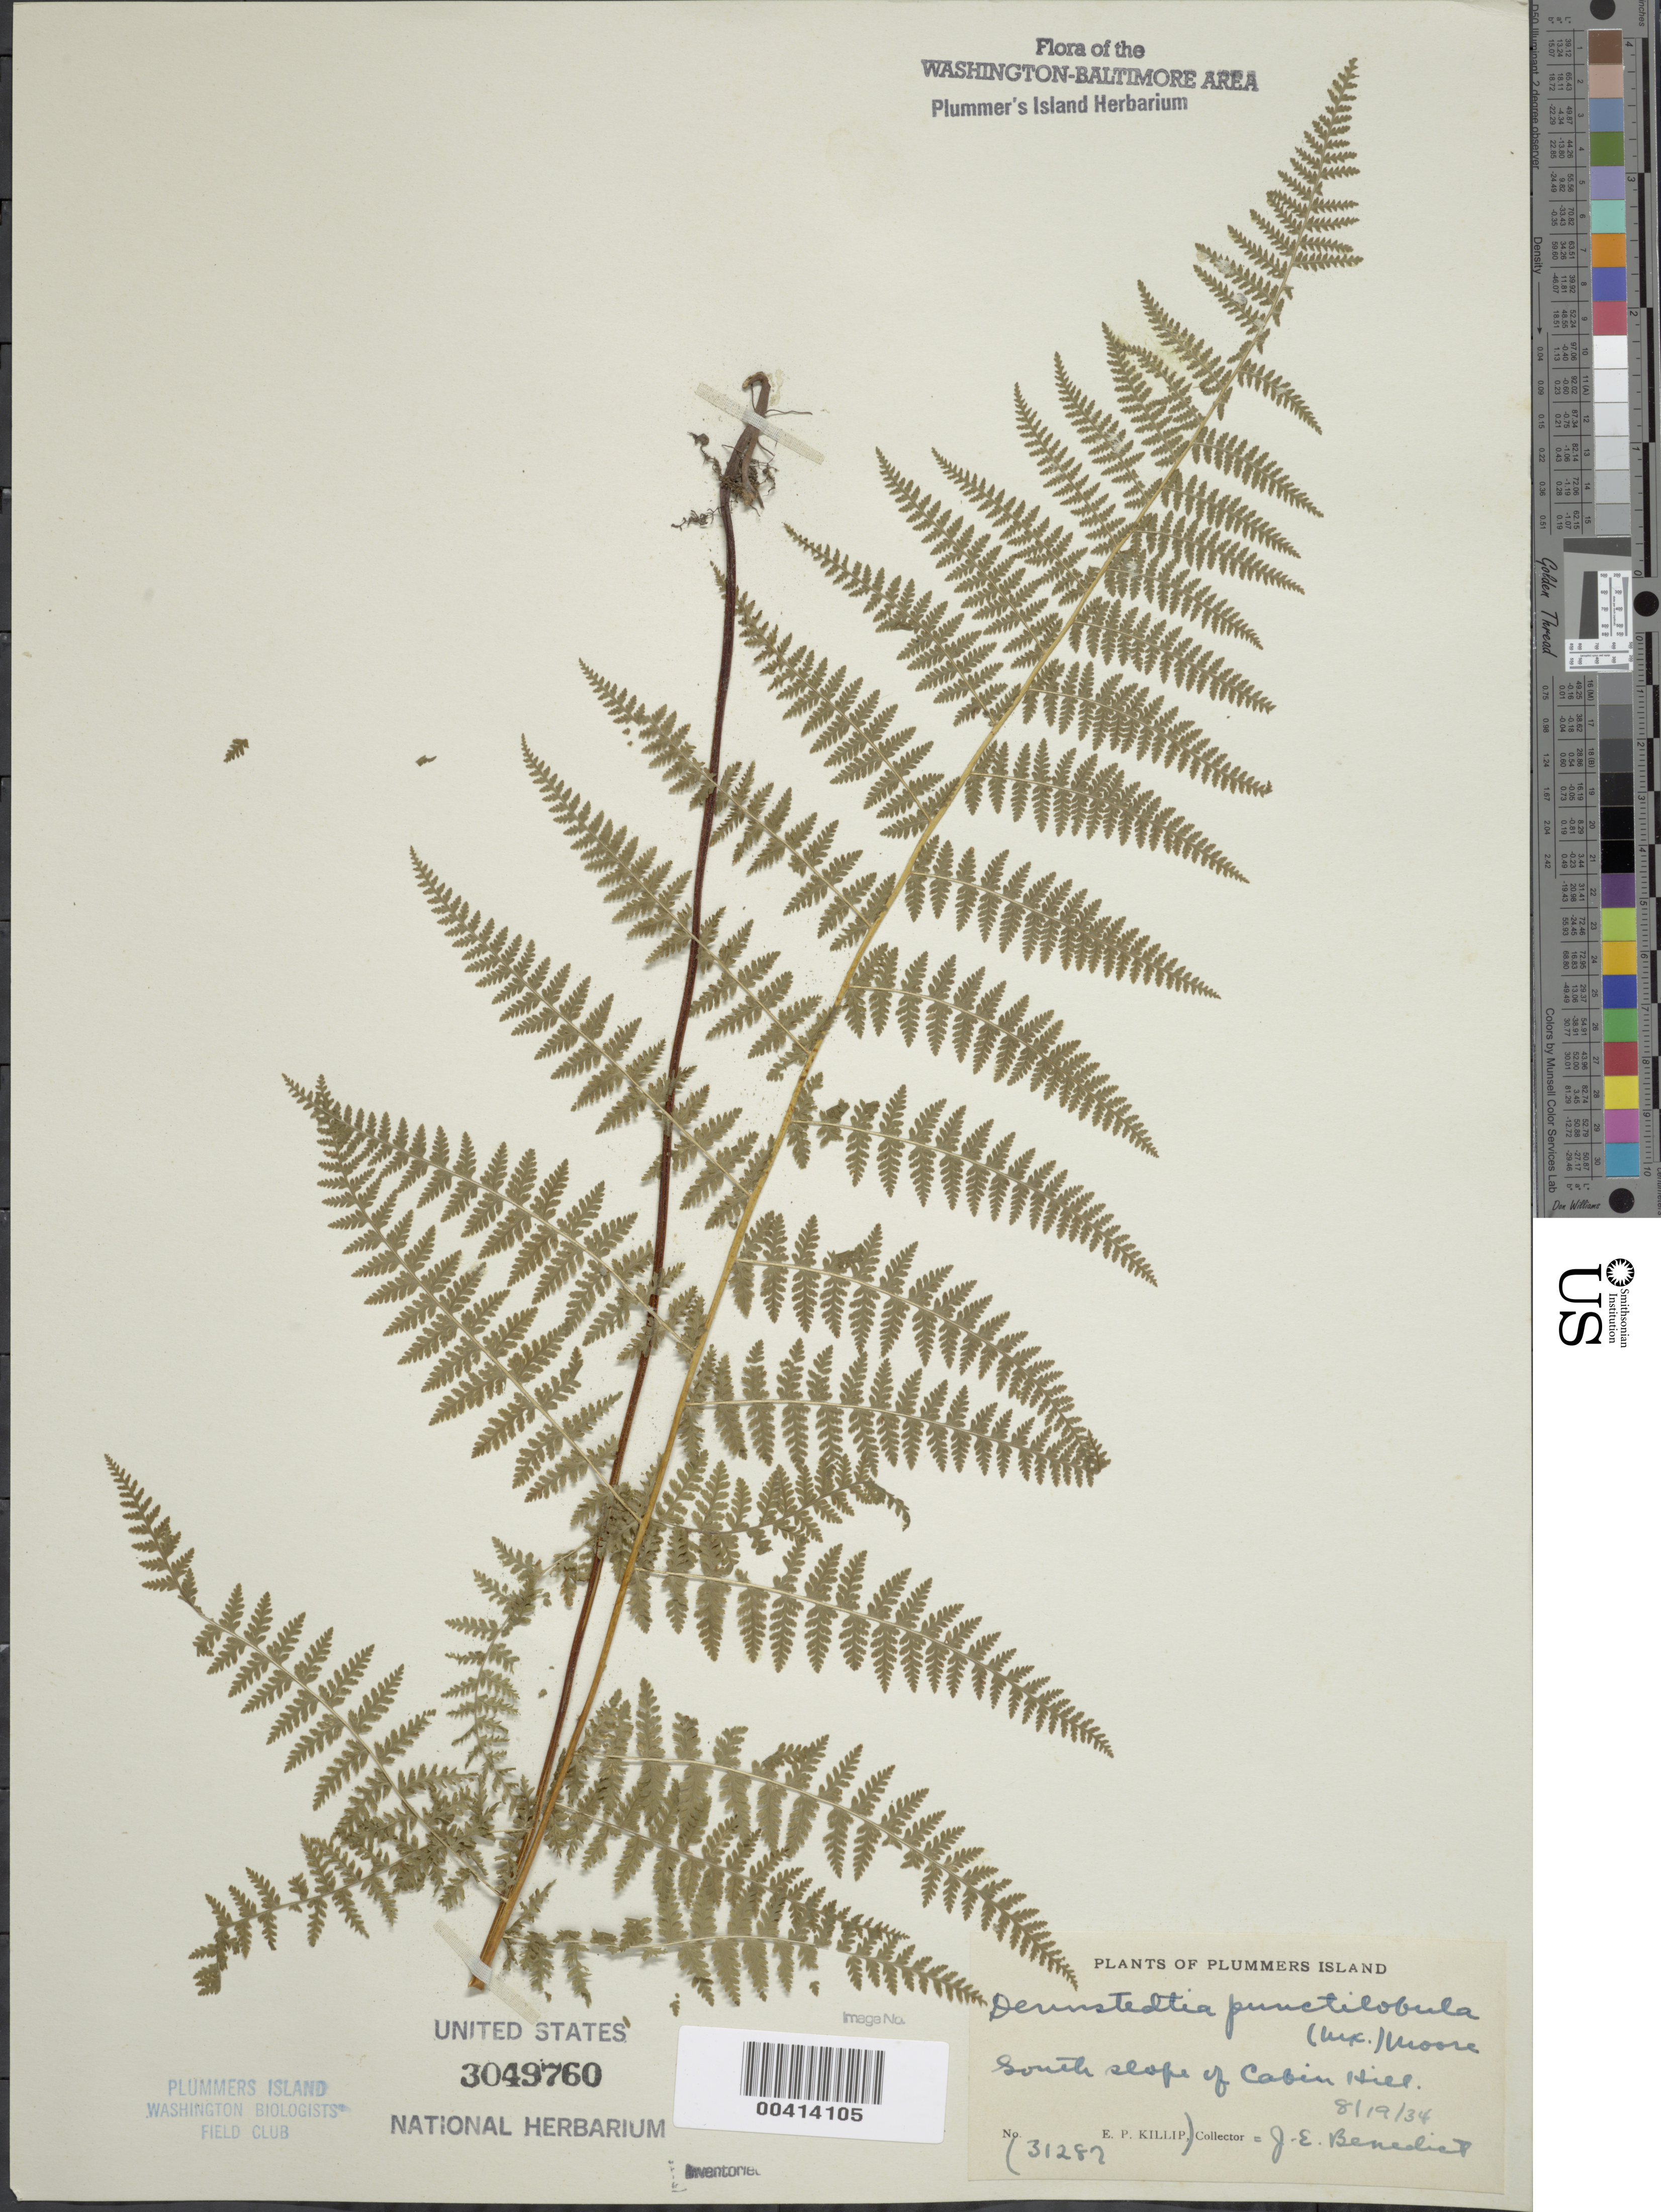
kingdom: Plantae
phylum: Tracheophyta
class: Polypodiopsida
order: Polypodiales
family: Dennstaedtiaceae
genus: Dennstaedtia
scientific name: Dennstaedtia punctilobula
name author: (Michx.) T. Moore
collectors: E. P. Killip & J. E. Benedict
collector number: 31287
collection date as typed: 19 Aug 1934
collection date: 1934-08-19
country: United States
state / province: Maryland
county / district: Montgomery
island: Plummers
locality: Plummer's Island; south slope of Cabin Hill C. & O. Canal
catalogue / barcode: US 3049760